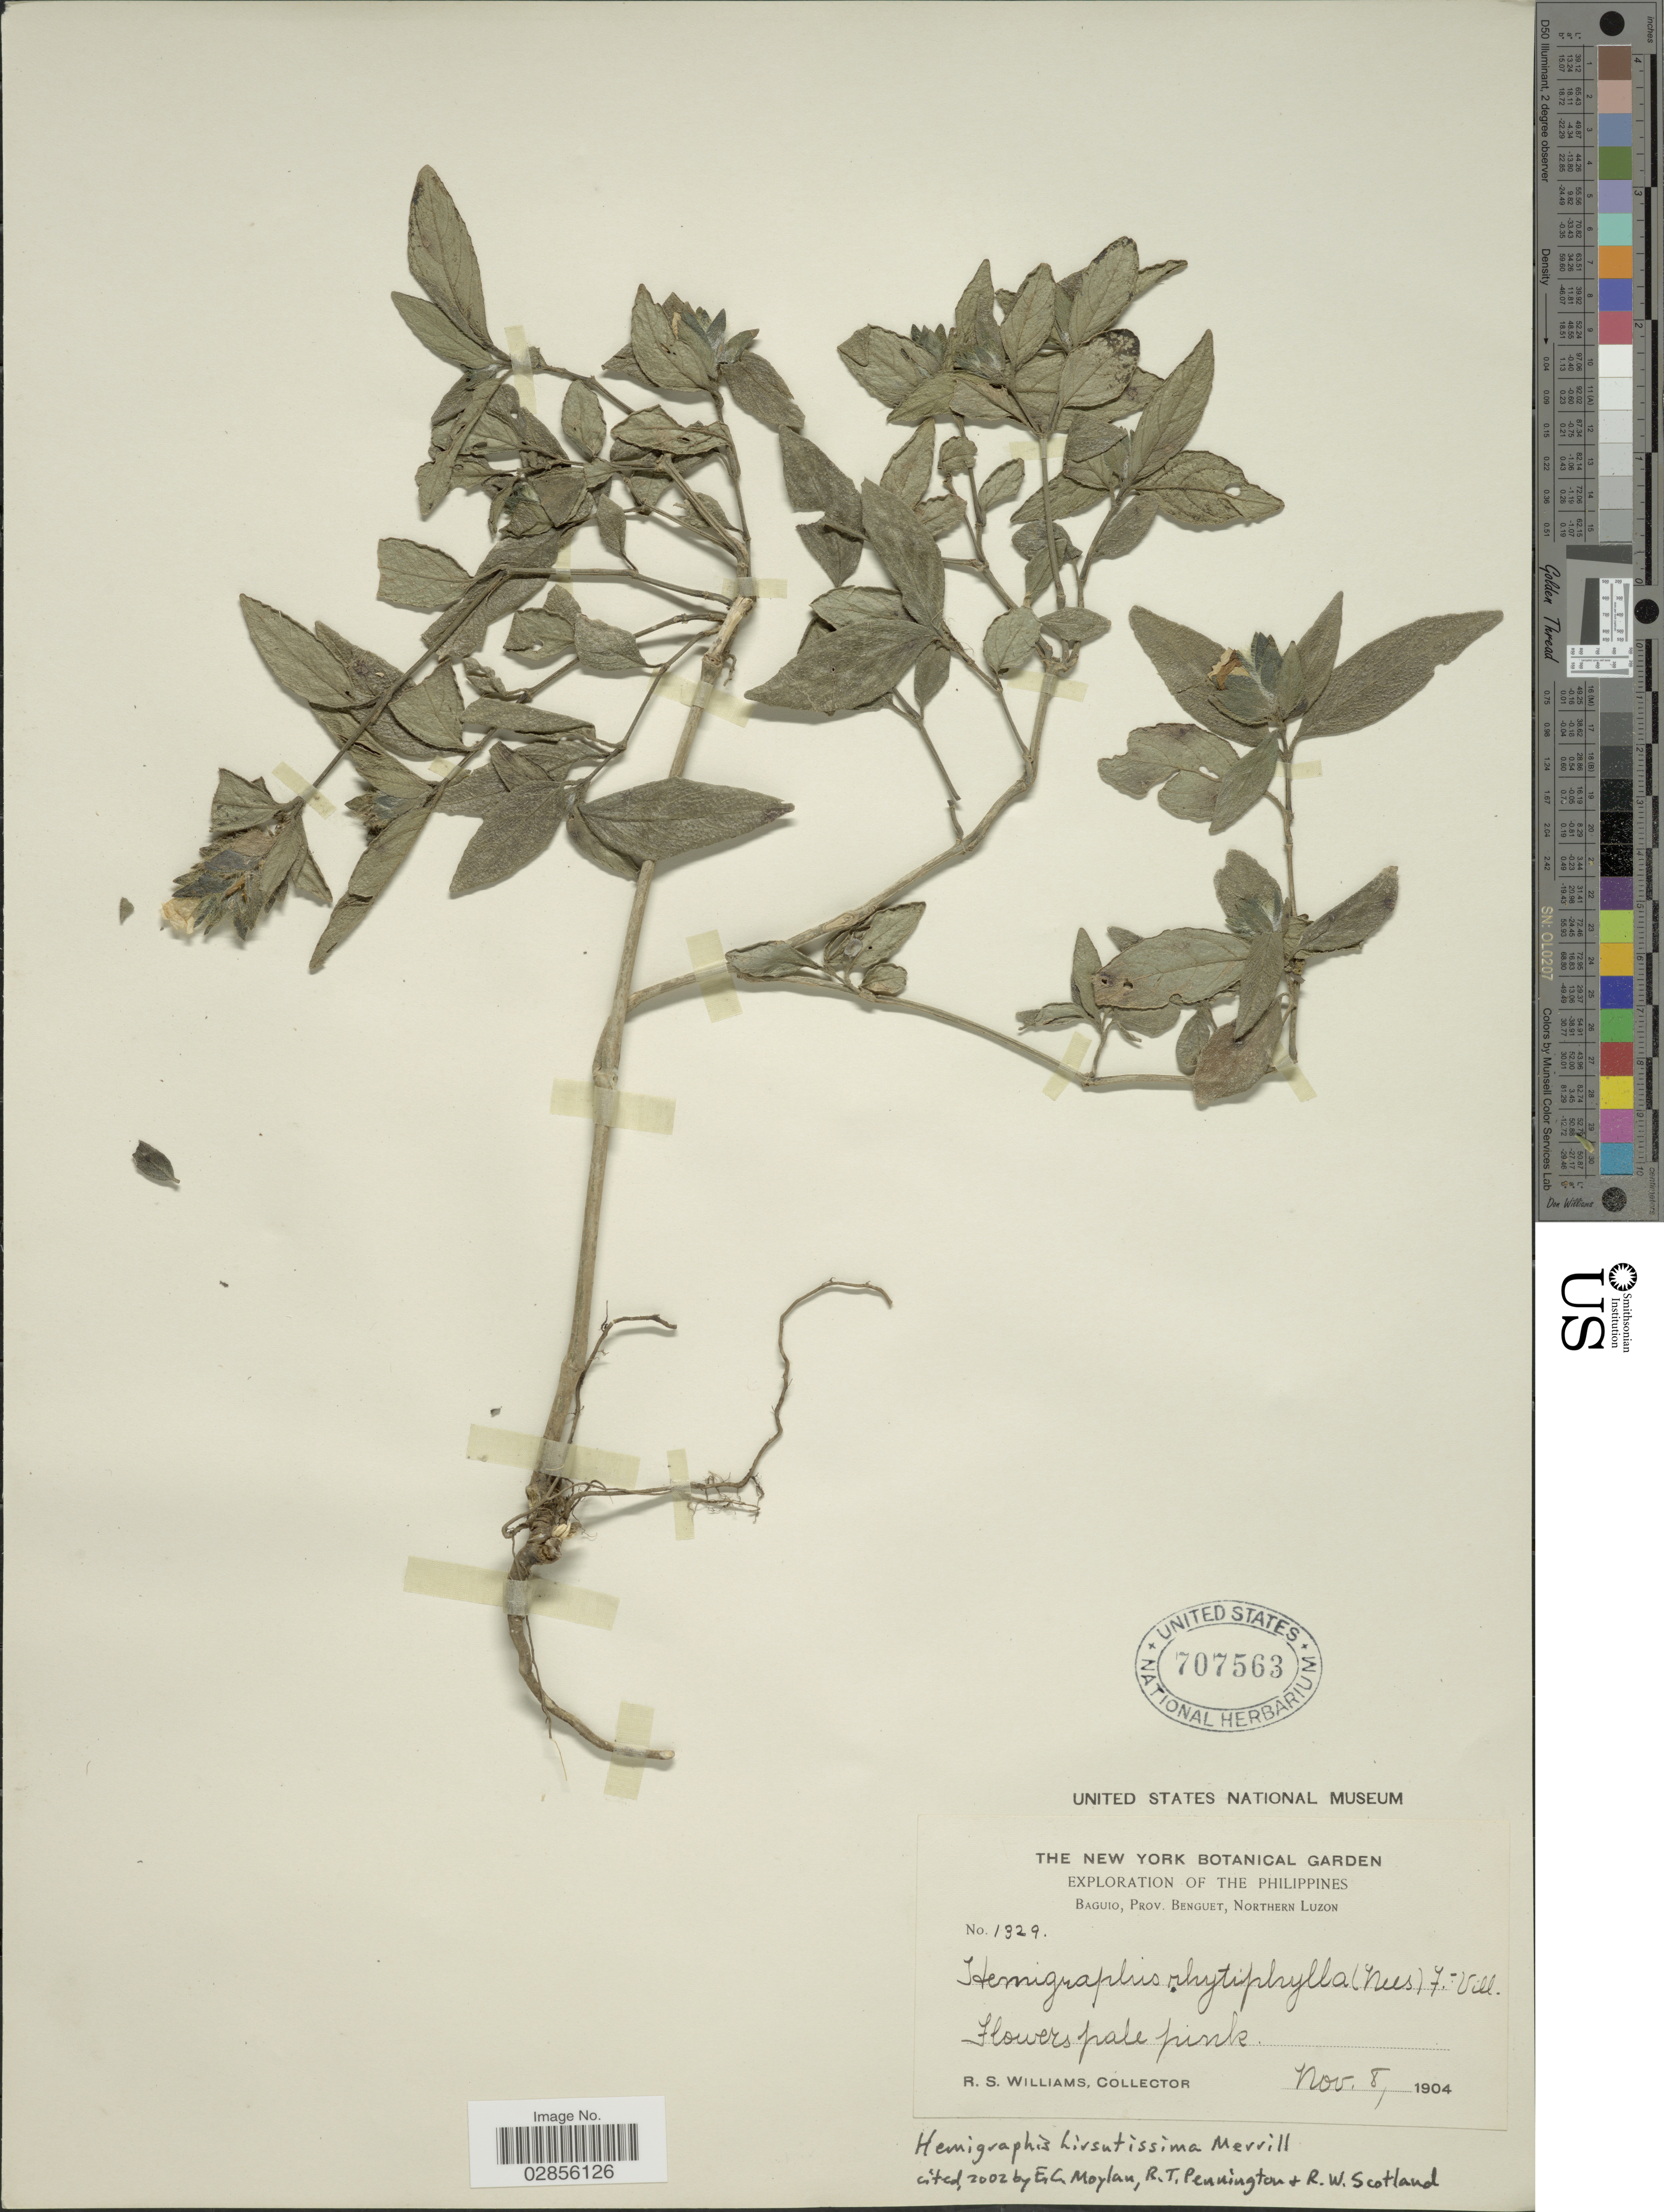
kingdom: Plantae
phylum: Tracheophyta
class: Magnoliopsida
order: Lamiales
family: Acanthaceae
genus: Hemigraphis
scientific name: Hemigraphis hirsutissima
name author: Merr.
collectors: R. S. Williams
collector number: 1329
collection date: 1904-11-08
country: Philippines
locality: Baguio, Prov. Benguet, Northern Luzon.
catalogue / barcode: US 707563